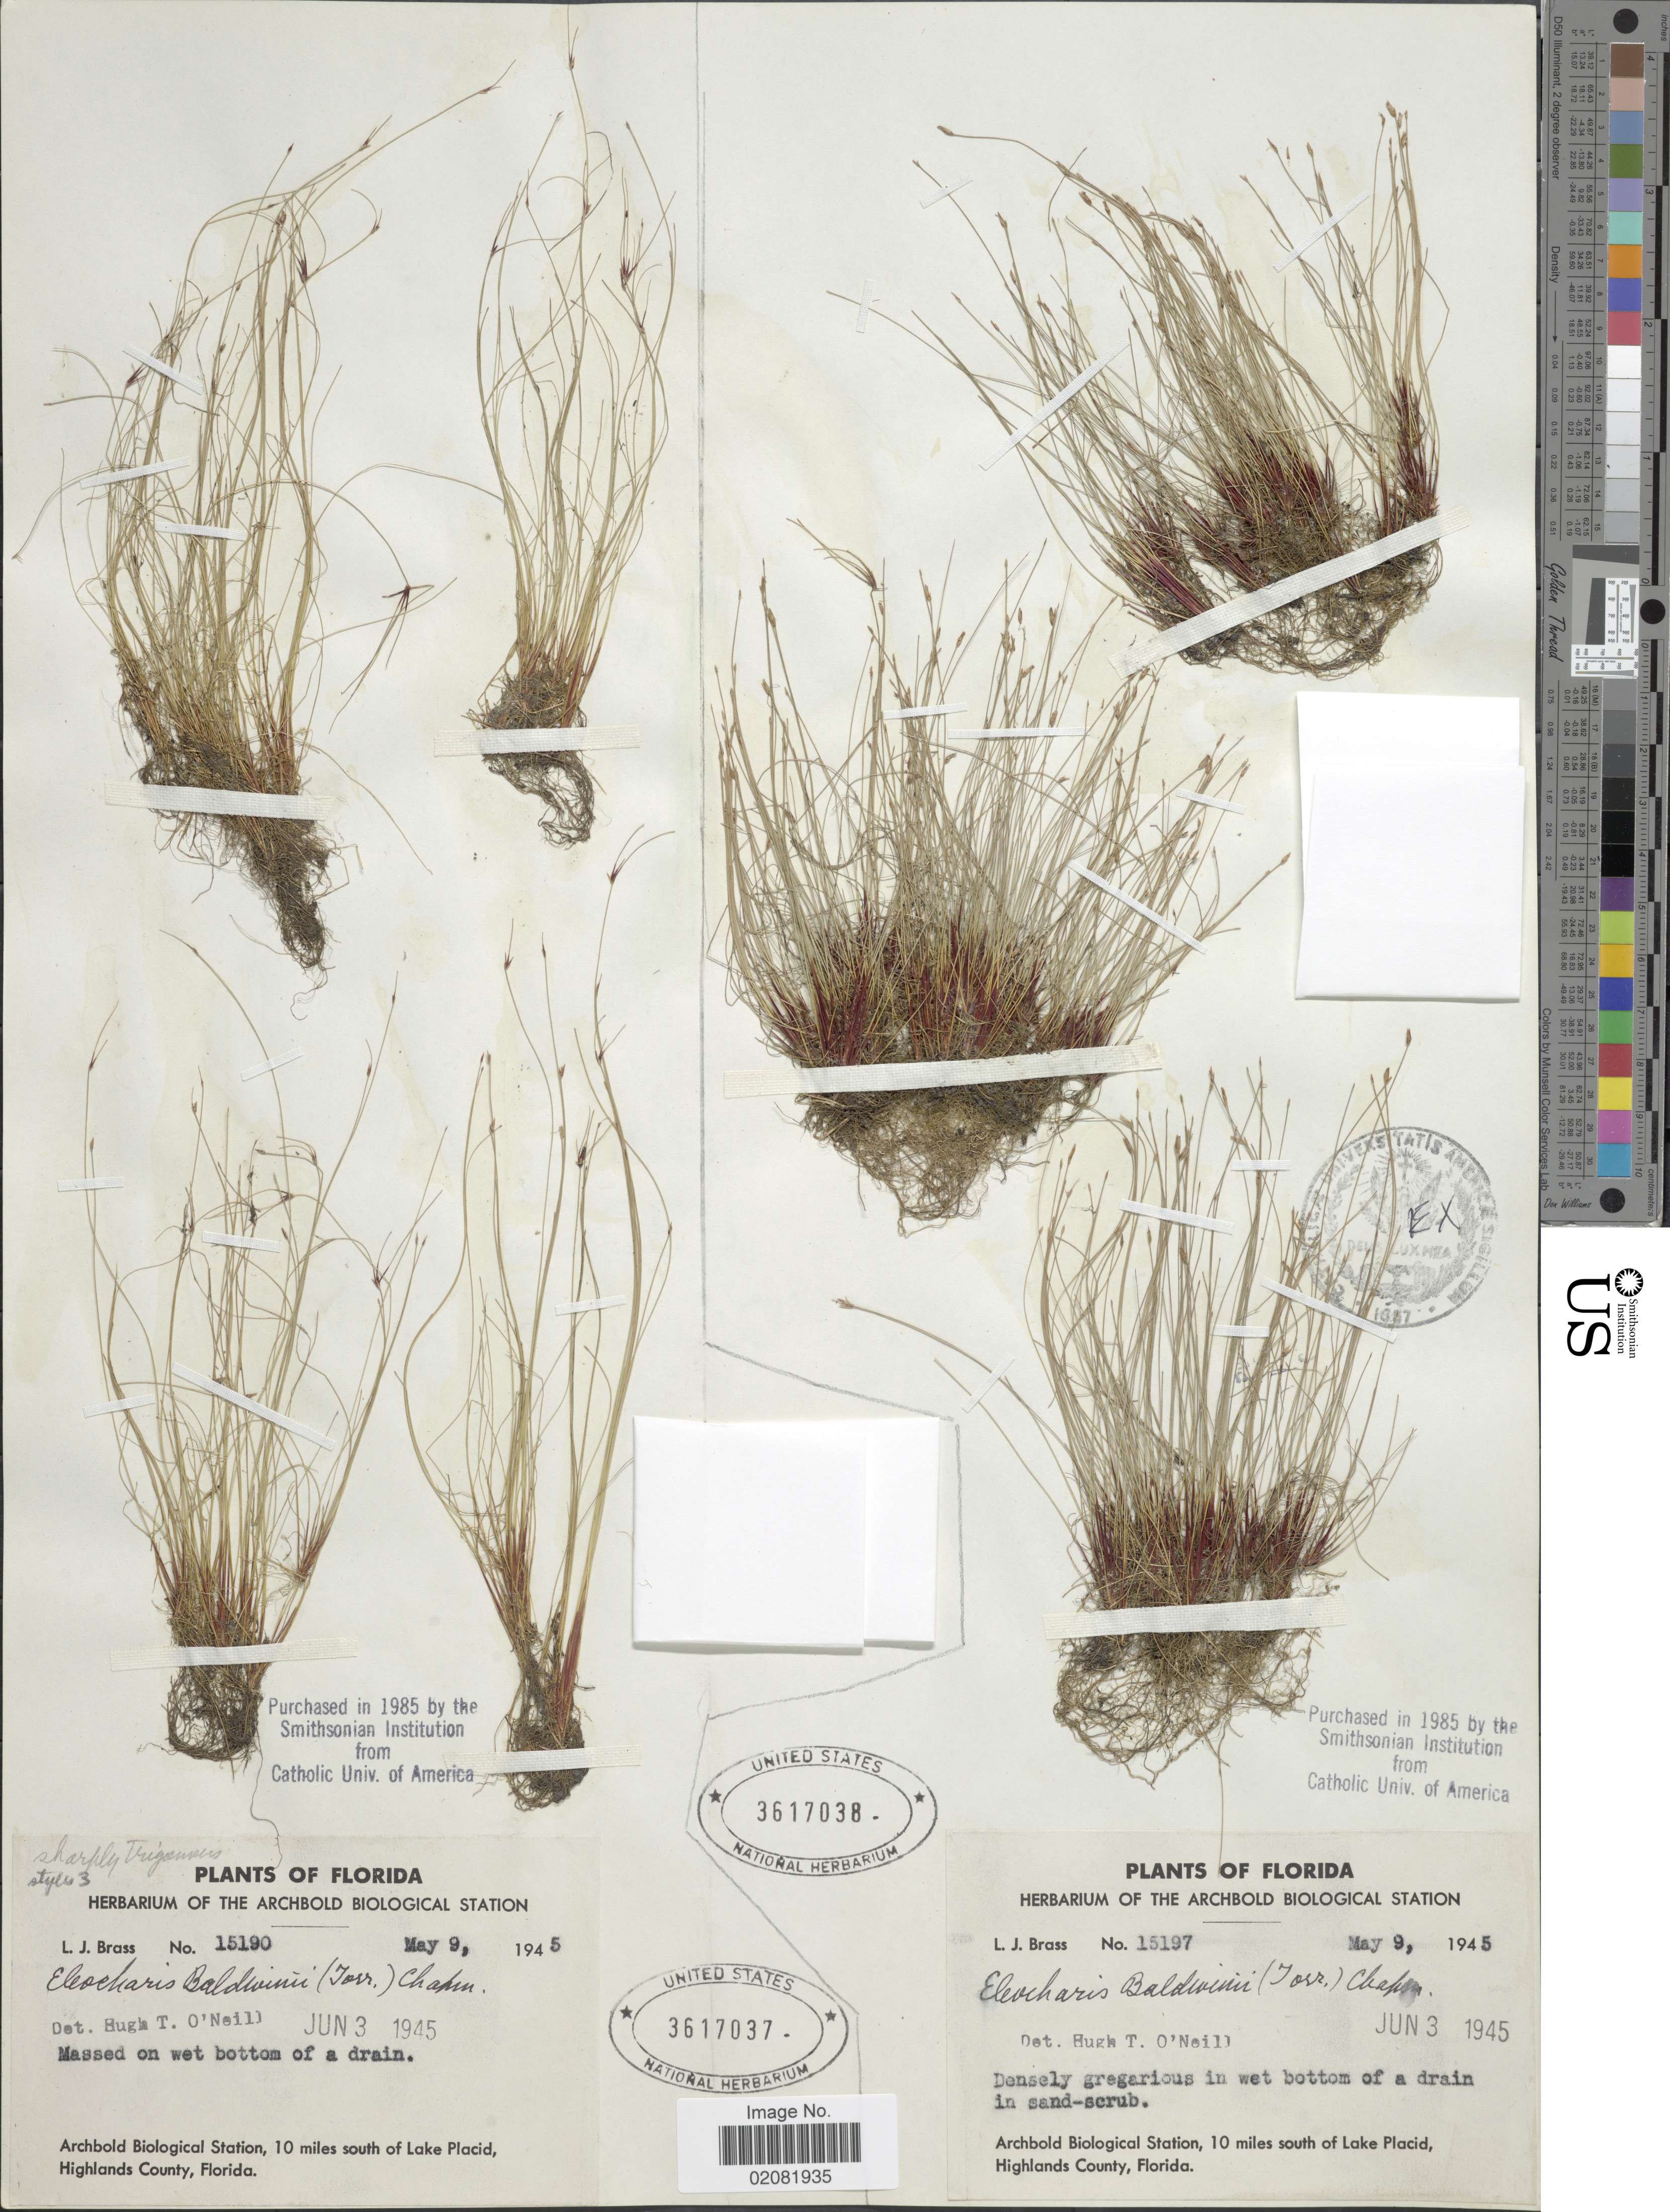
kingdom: Plantae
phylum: Tracheophyta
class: Liliopsida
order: Poales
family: Cyperaceae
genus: Eleocharis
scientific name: Eleocharis baldwinii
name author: (Torr.) Chapm.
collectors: L. J. Brass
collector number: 15197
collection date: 1945-05-09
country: United States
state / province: Florida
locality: Archbold Biological Station, 10 miles south of Lake Placid, Highlands County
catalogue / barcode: US 3617038-2